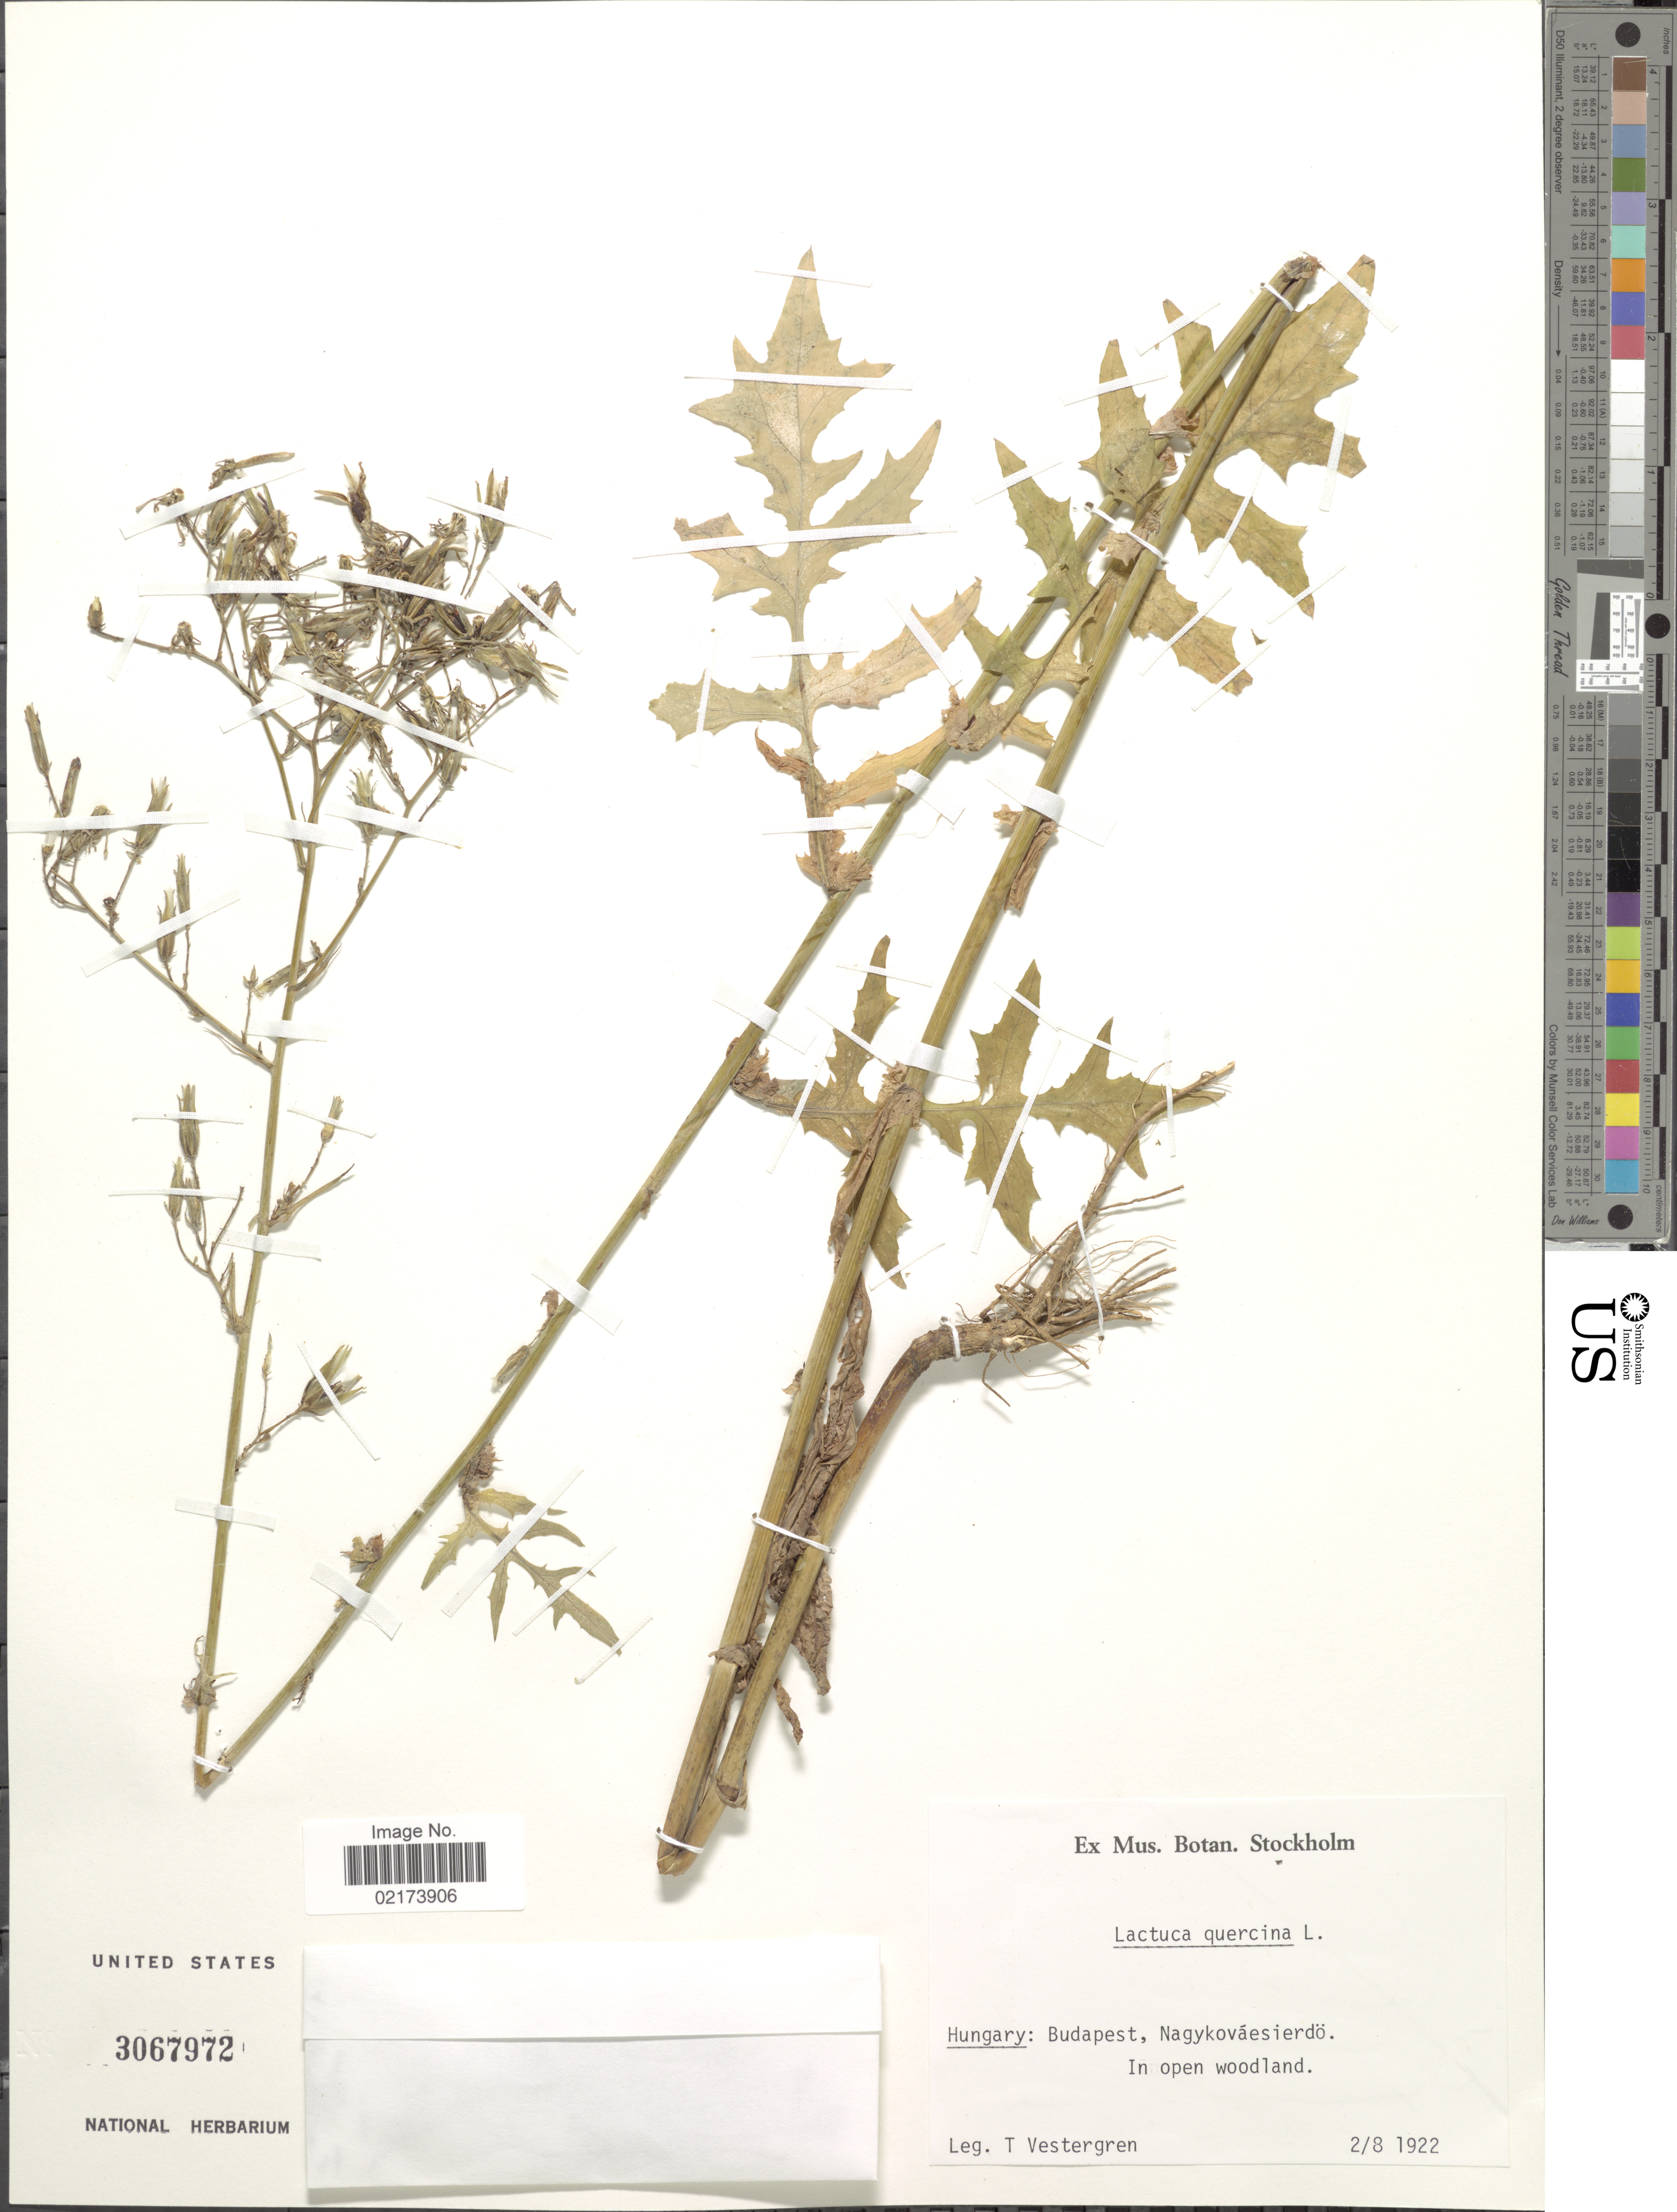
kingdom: Plantae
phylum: Tracheophyta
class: Magnoliopsida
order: Asterales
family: Asteraceae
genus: Lactuca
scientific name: Lactuca quercina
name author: L.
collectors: T. Vestergren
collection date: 1922-08-02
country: Hungary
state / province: Budapest, Capital District of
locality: Nagykovaesierdo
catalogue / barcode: US 3067972